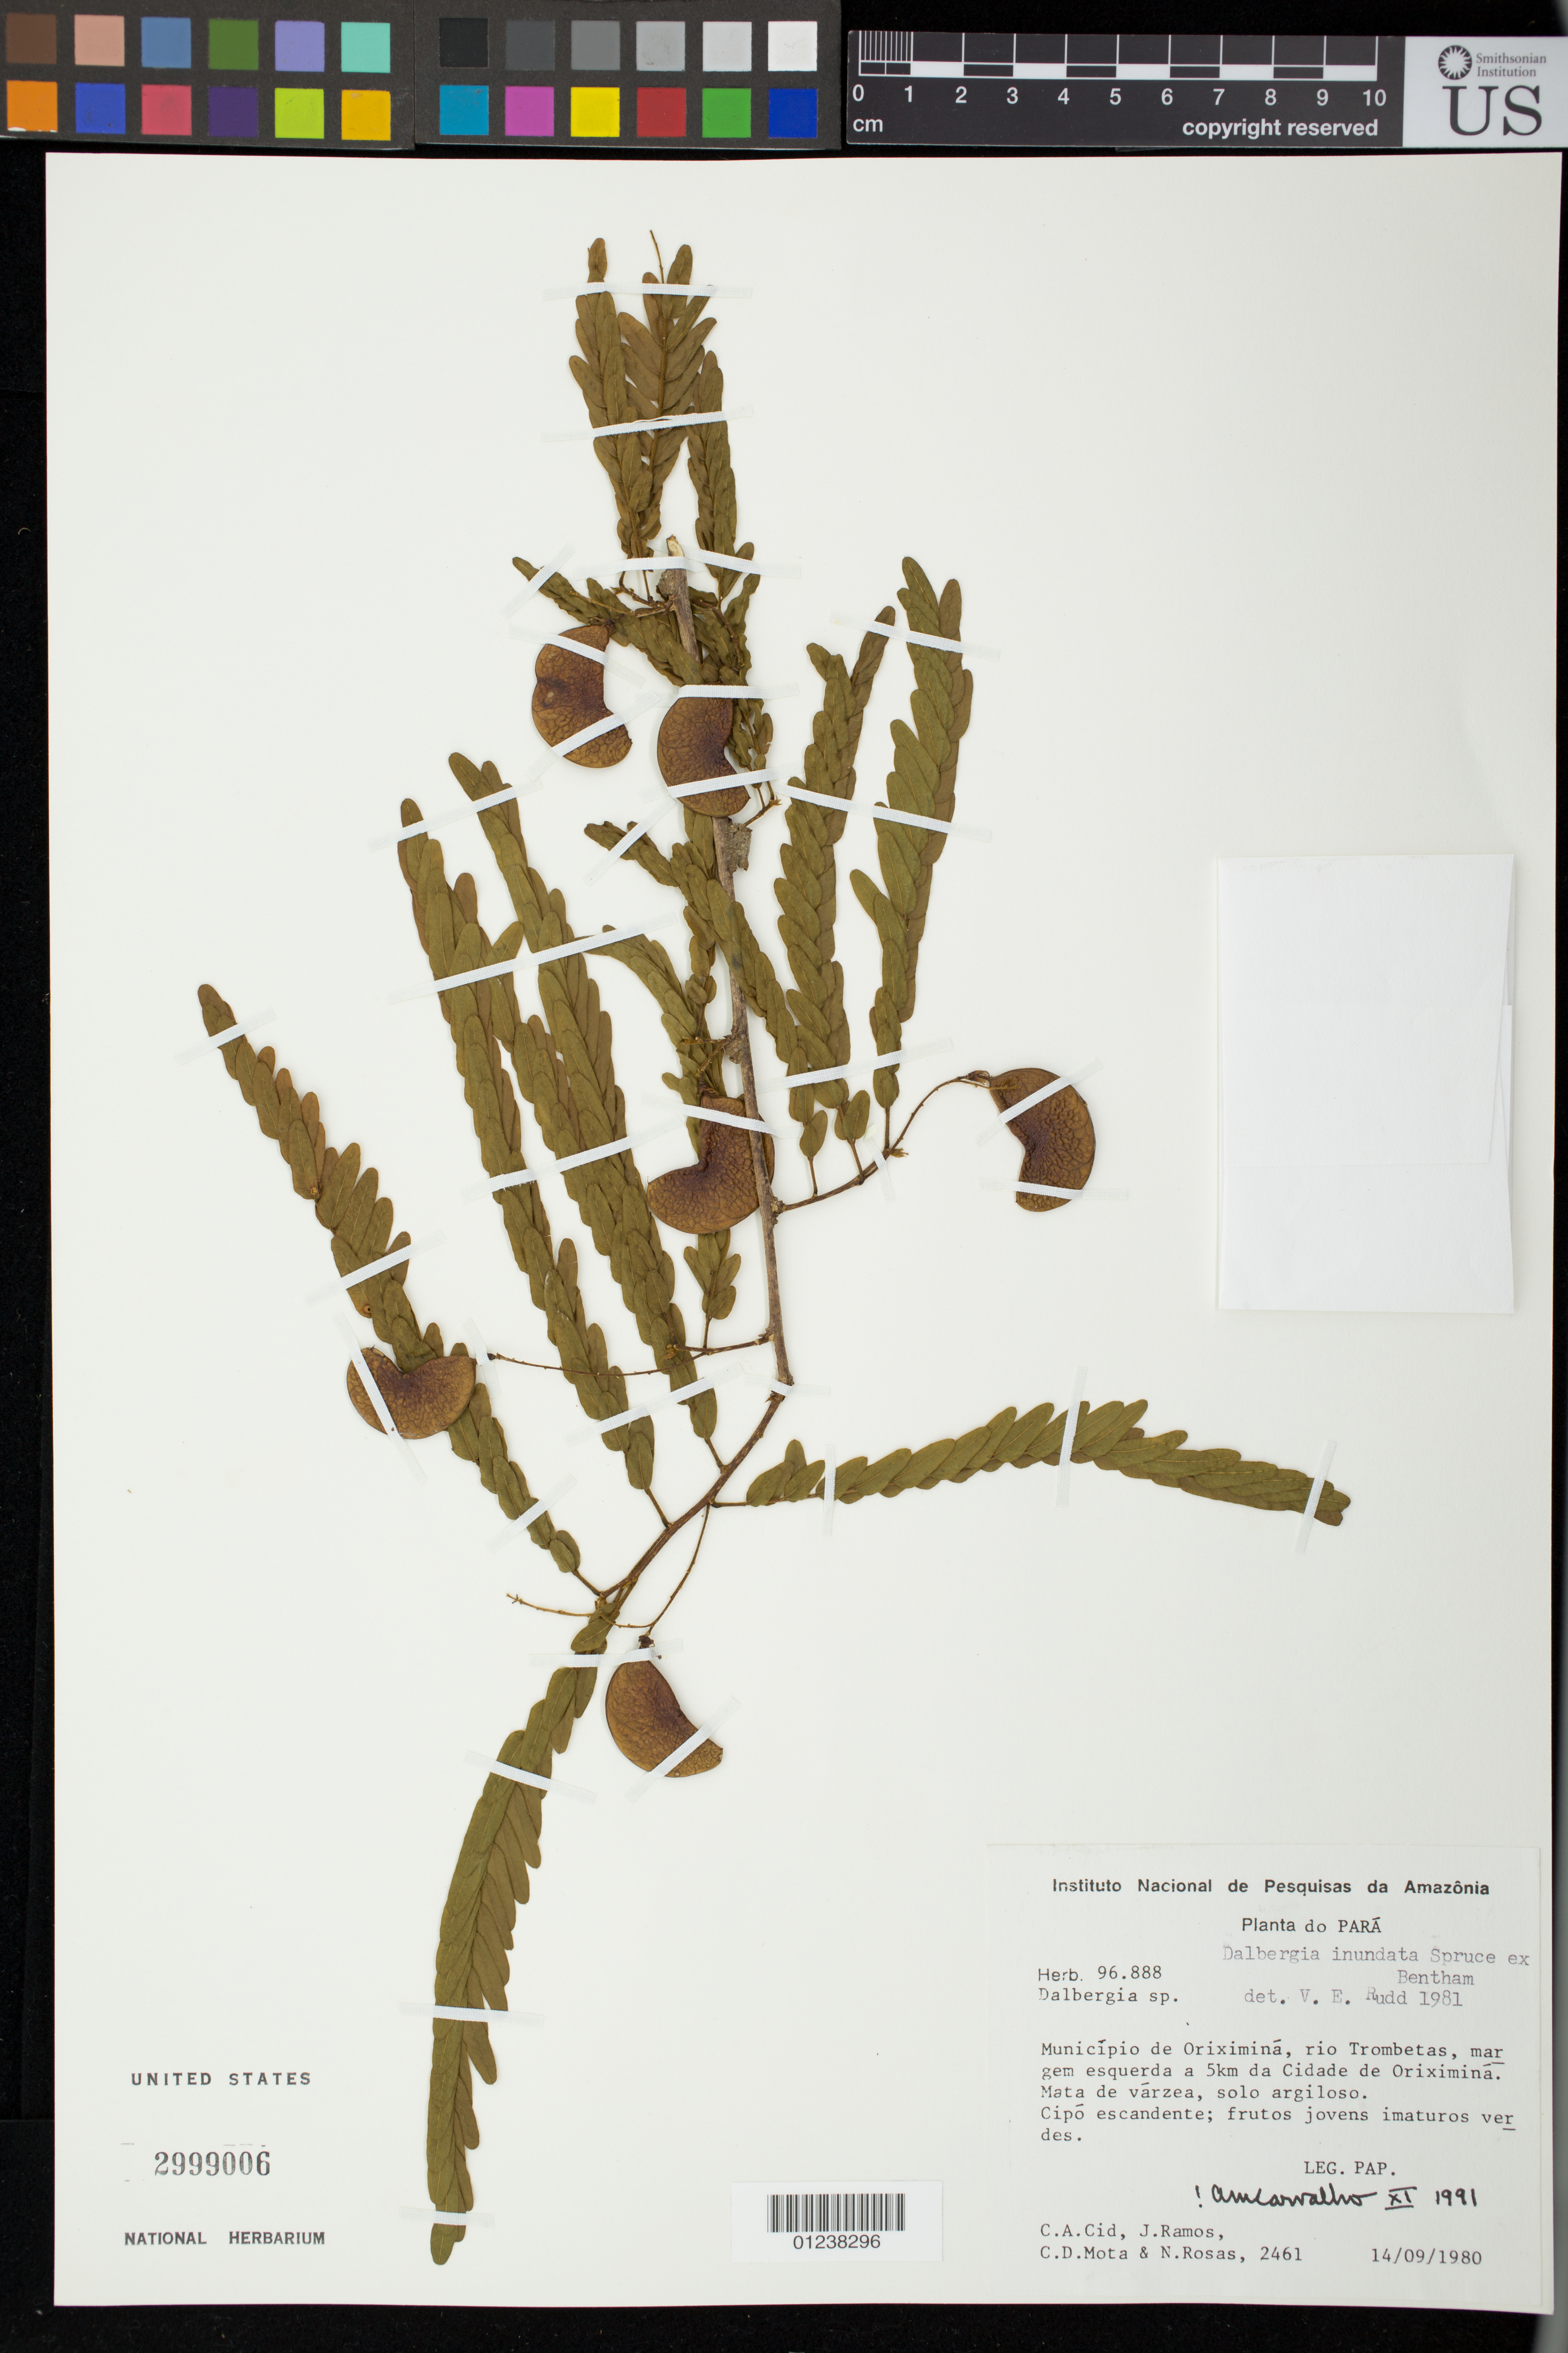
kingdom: Plantae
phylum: Tracheophyta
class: Magnoliopsida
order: Fabales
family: Fabaceae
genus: Dalbergia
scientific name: Dalbergia inundata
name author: Benth.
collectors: C. A. Cid Ferreira, J. Ramos, C. D. Mota & N. Rosas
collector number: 2461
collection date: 1980-09-14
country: Brazil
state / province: Para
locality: Municipio de Oriximina, rio Trombetas, margem esquerda a 5km da Cidade de Oriximina.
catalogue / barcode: US 2999006